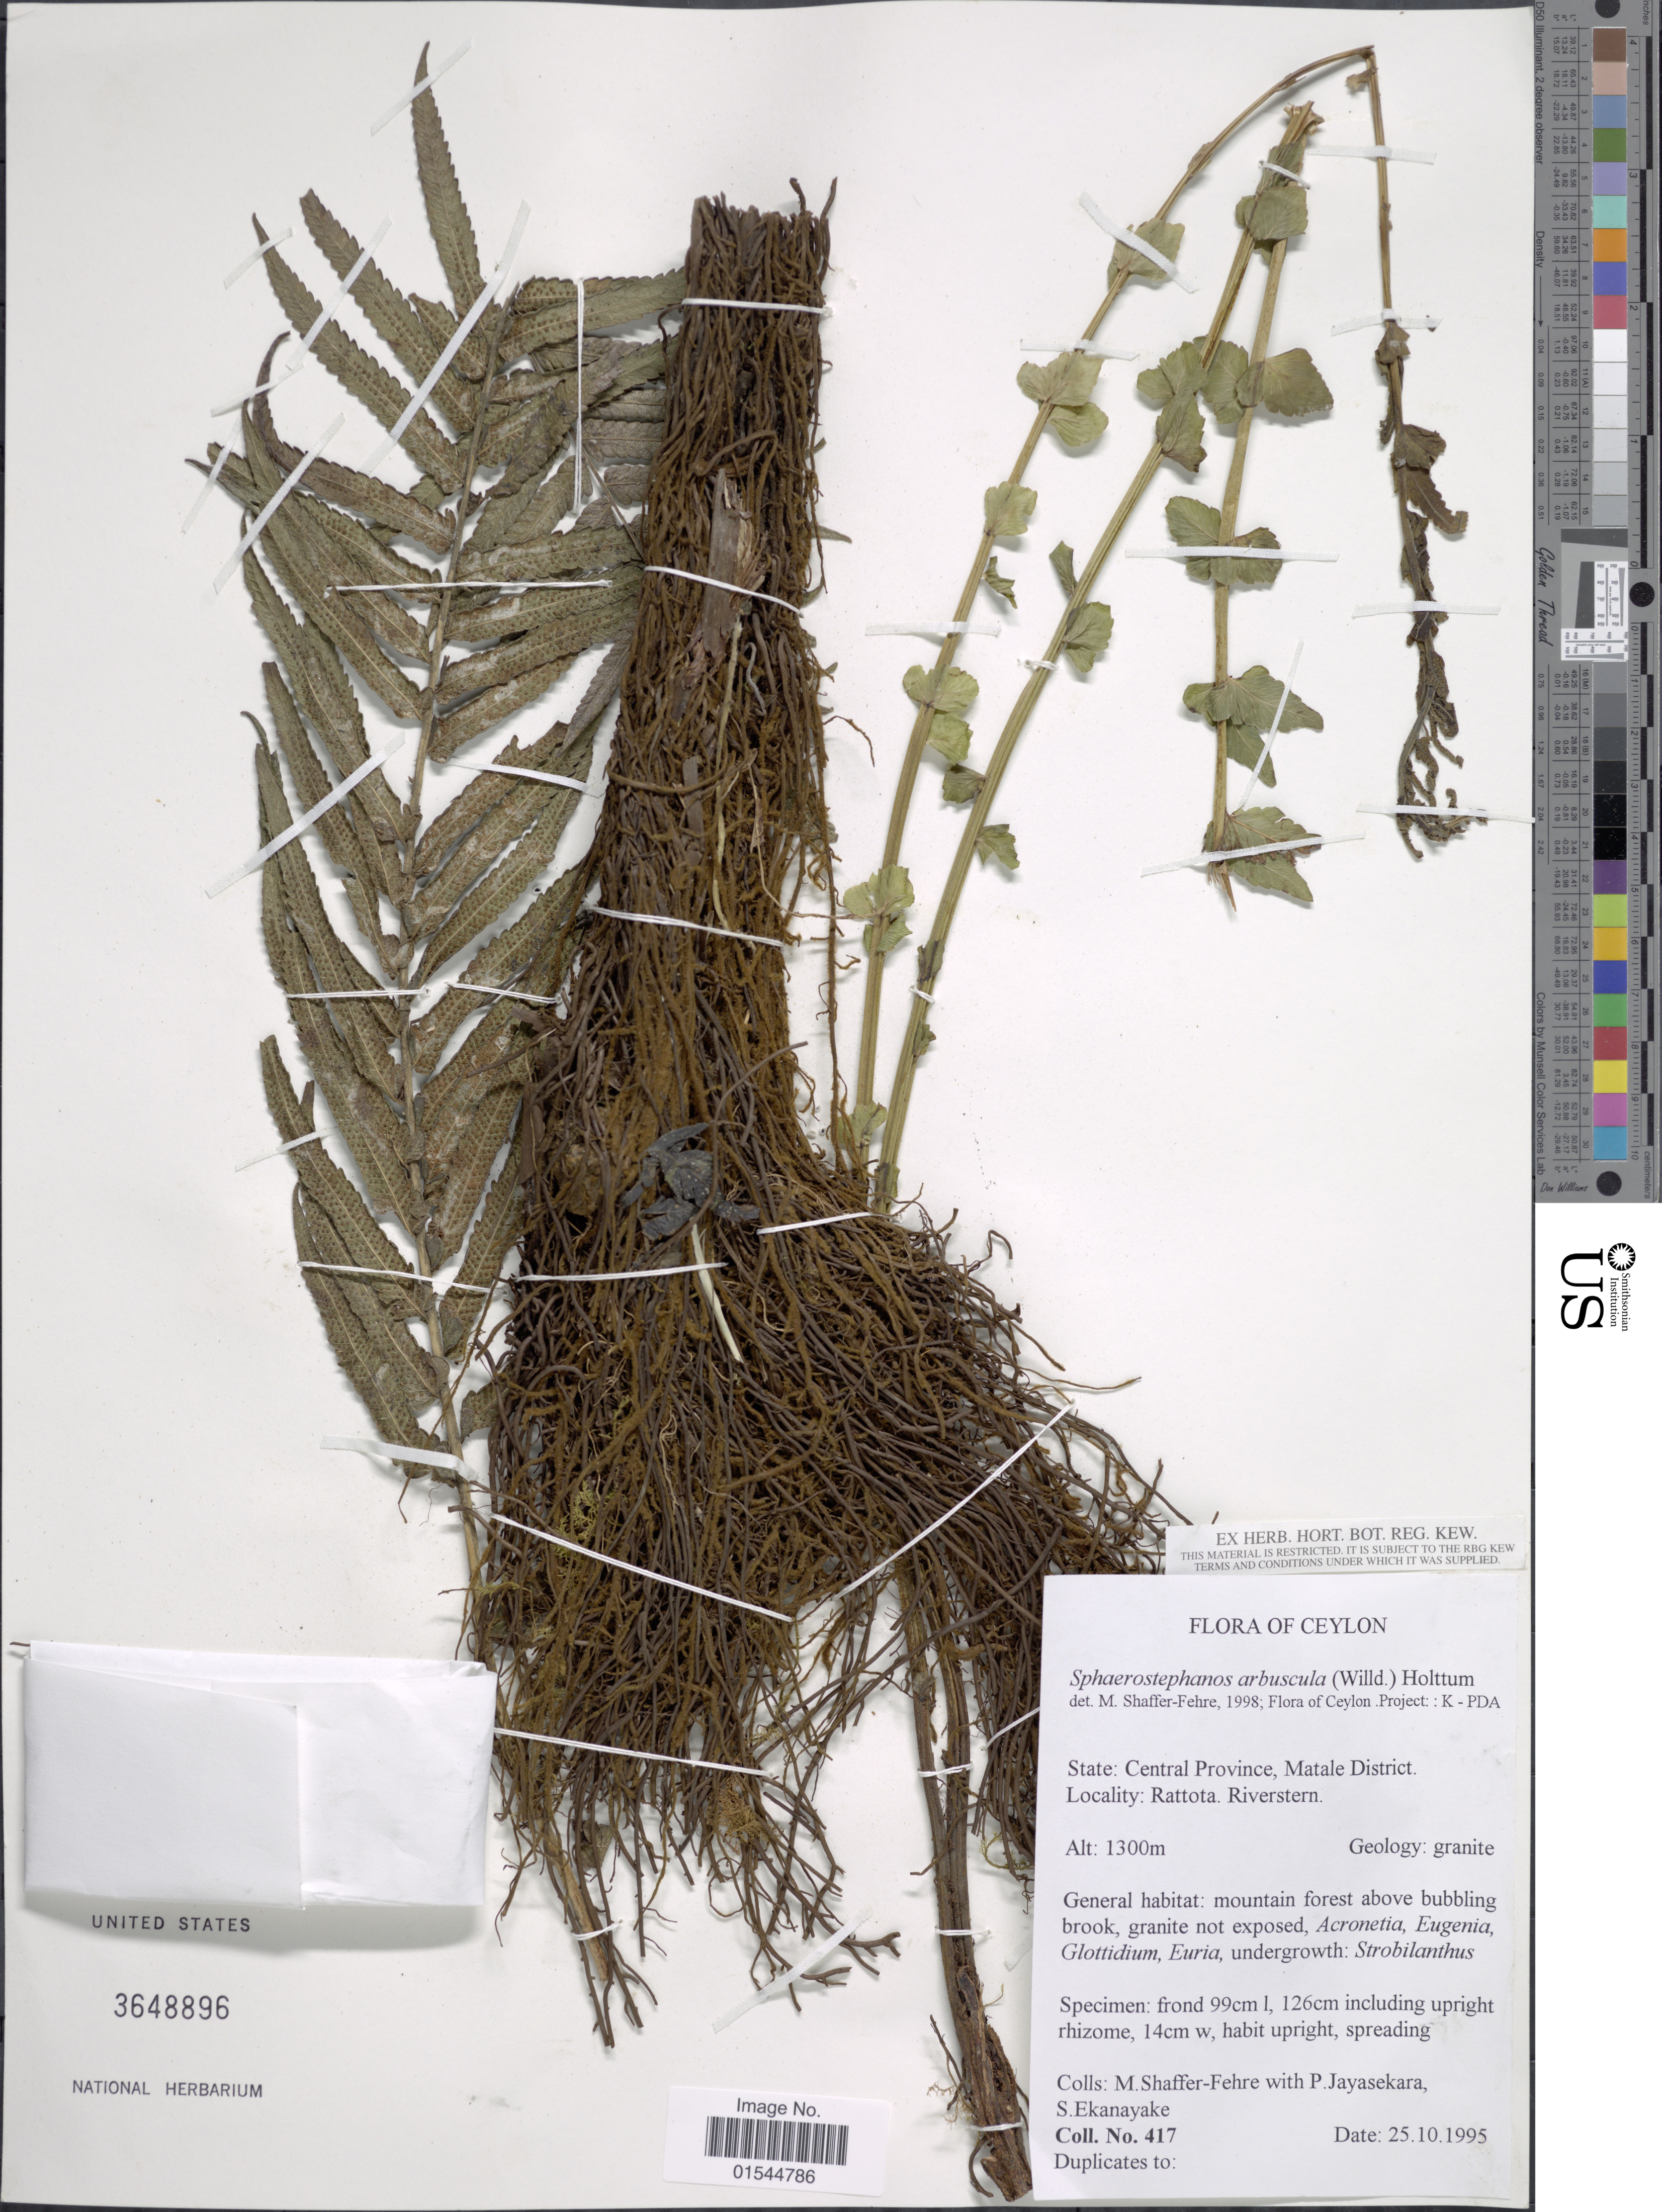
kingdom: Plantae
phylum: Tracheophyta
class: Polypodiopsida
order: Polypodiales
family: Thelypteridaceae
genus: Sphaerostephanos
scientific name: Sphaerostephanos arbuscula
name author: (Willd.) Holttum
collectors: M. Shaffer-Fehre, P. Jayasekera & S. Ekanayake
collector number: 417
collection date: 1995-10-25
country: Sri Lanka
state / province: Central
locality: Ceylon, State: Central Province, Matale District, Rattota Riverstern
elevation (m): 1300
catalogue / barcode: US 3648896